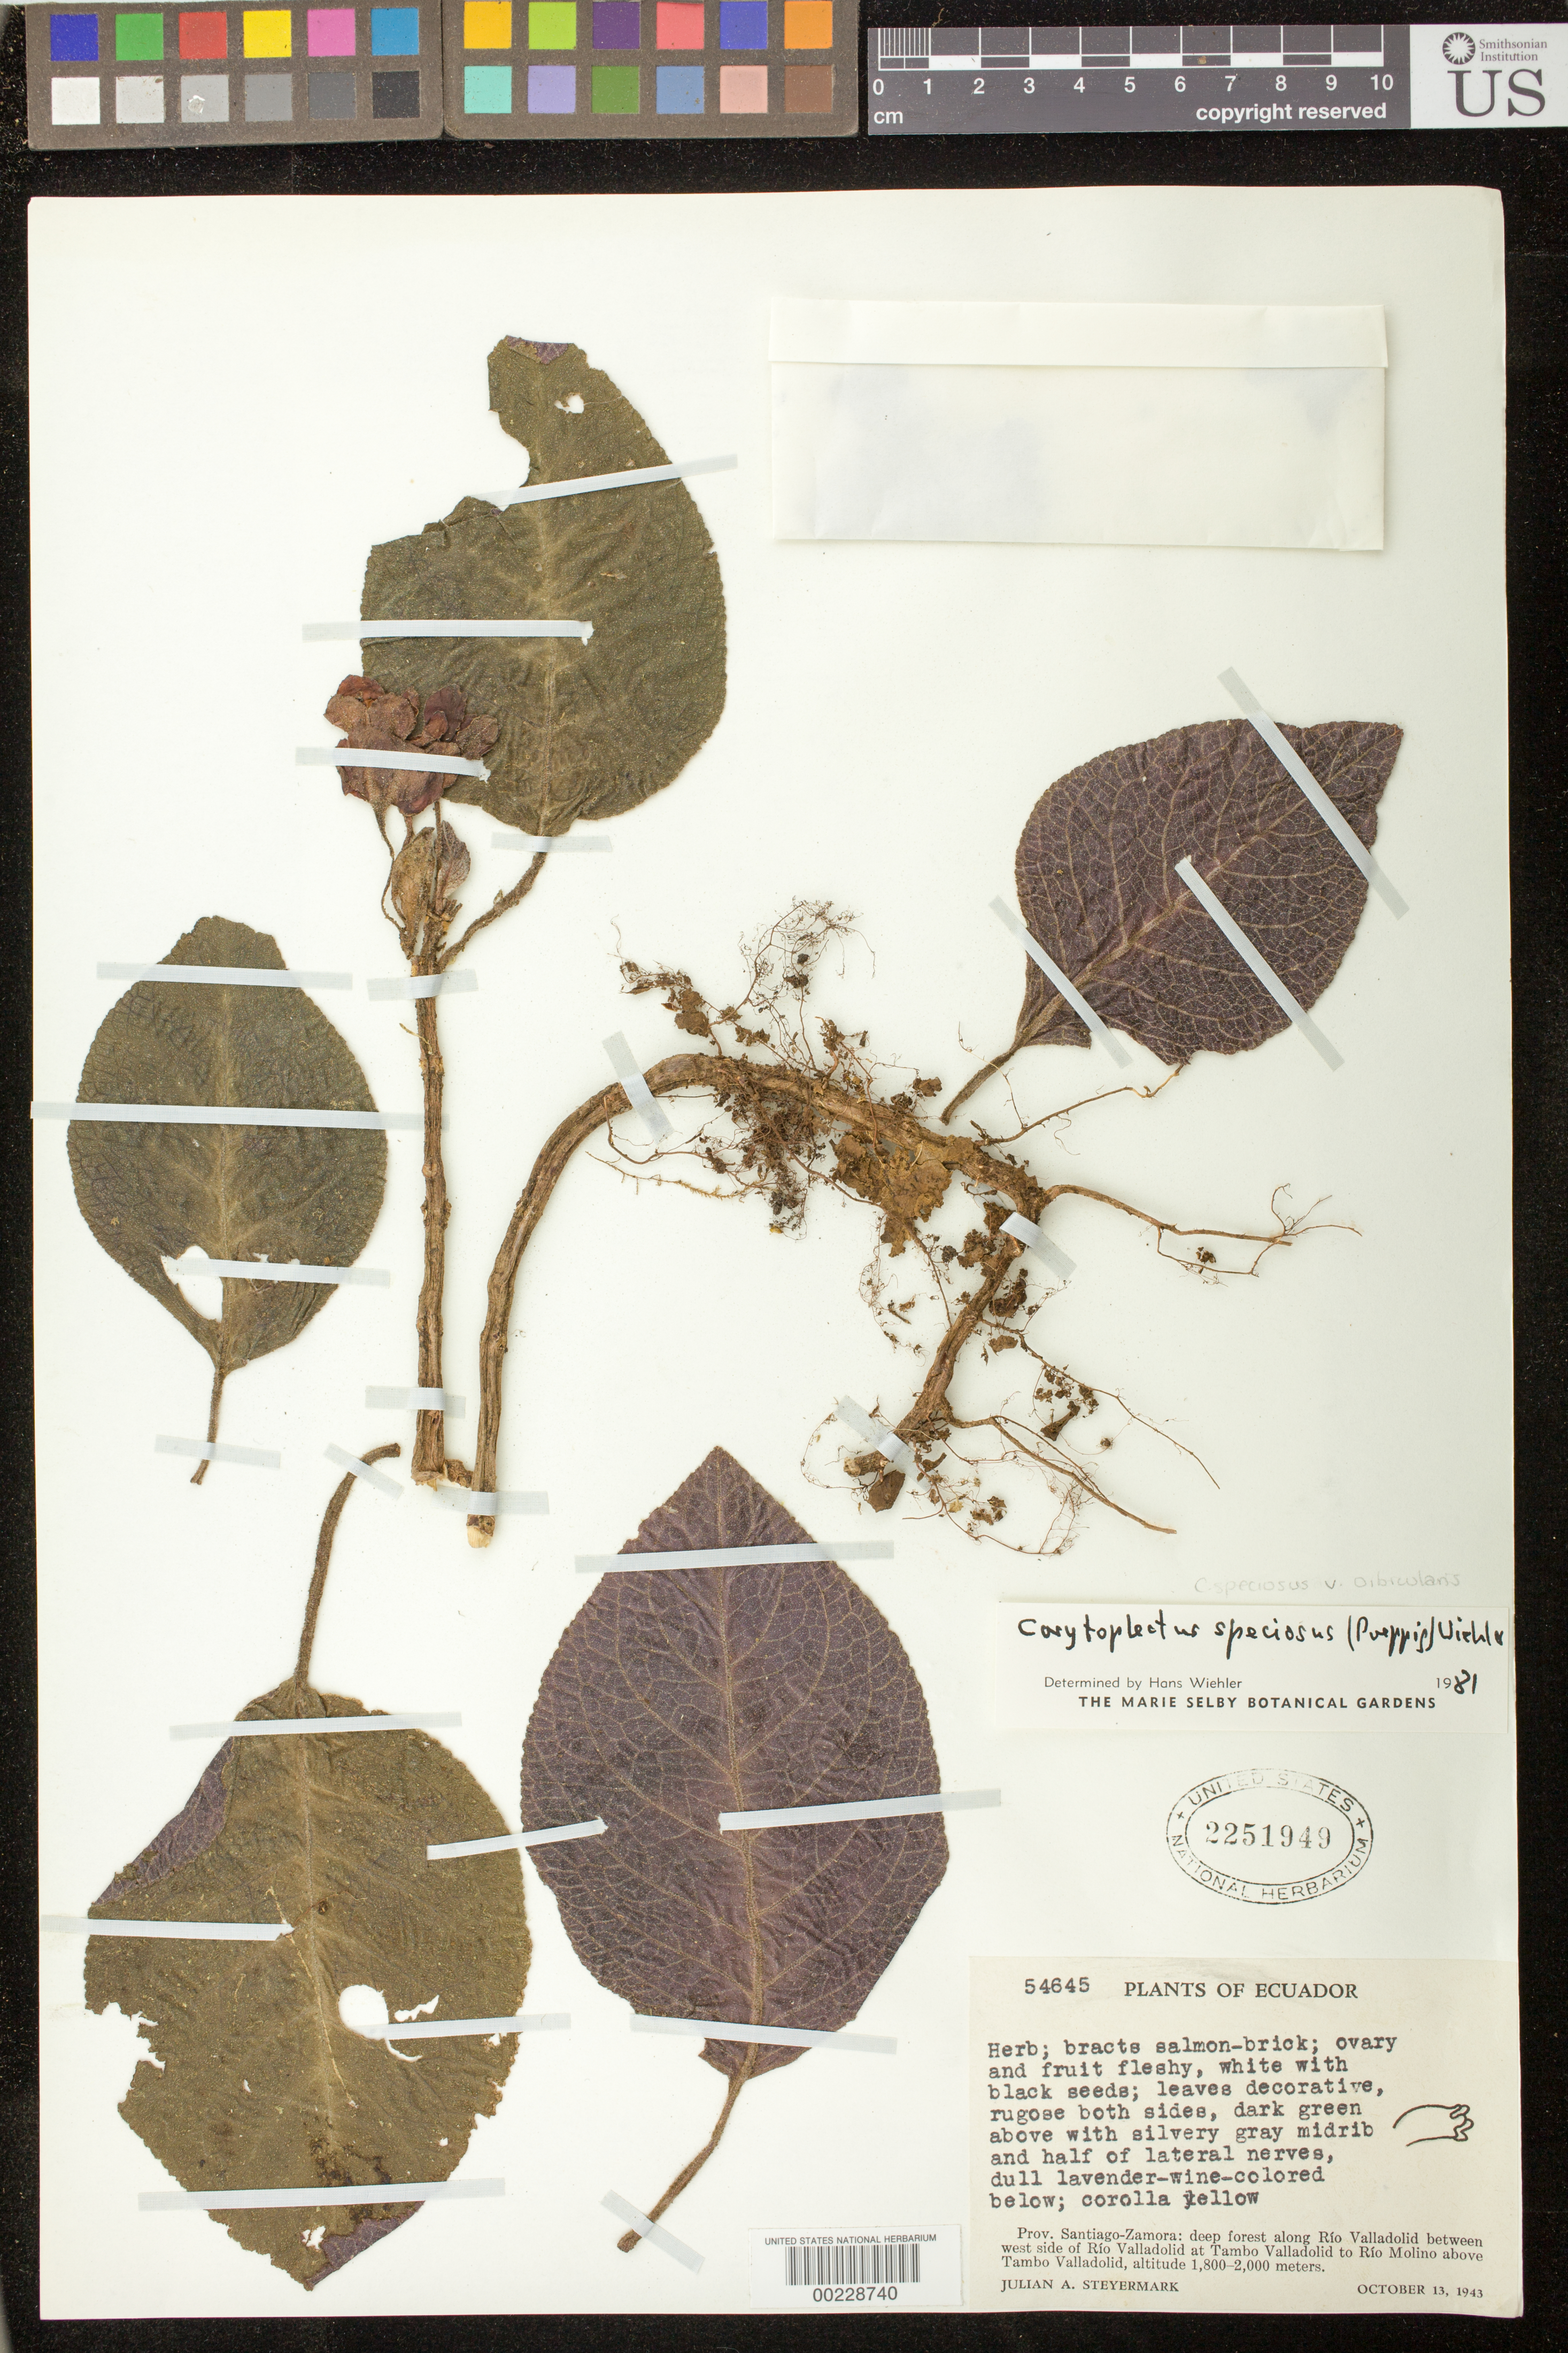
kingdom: Plantae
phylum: Tracheophyta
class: Magnoliopsida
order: Lamiales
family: Gesneriaceae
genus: Corytoplectus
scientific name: Corytoplectus speciosus var. orbicularis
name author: Rodr.-Flores & L.E. Skog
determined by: Rodríguez-Flores, C. I.; Skog, L. E.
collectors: J. Steyermark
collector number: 54645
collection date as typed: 13 Oct 1943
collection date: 1943-10-13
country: Ecuador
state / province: Zamora-Chinchipe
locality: along Rio Valladolid between W side of Rio Valladolid at Tambo Valladolid to Rio Molino above Tambo Vallad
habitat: Deep forest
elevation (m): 1800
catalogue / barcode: US 2251949